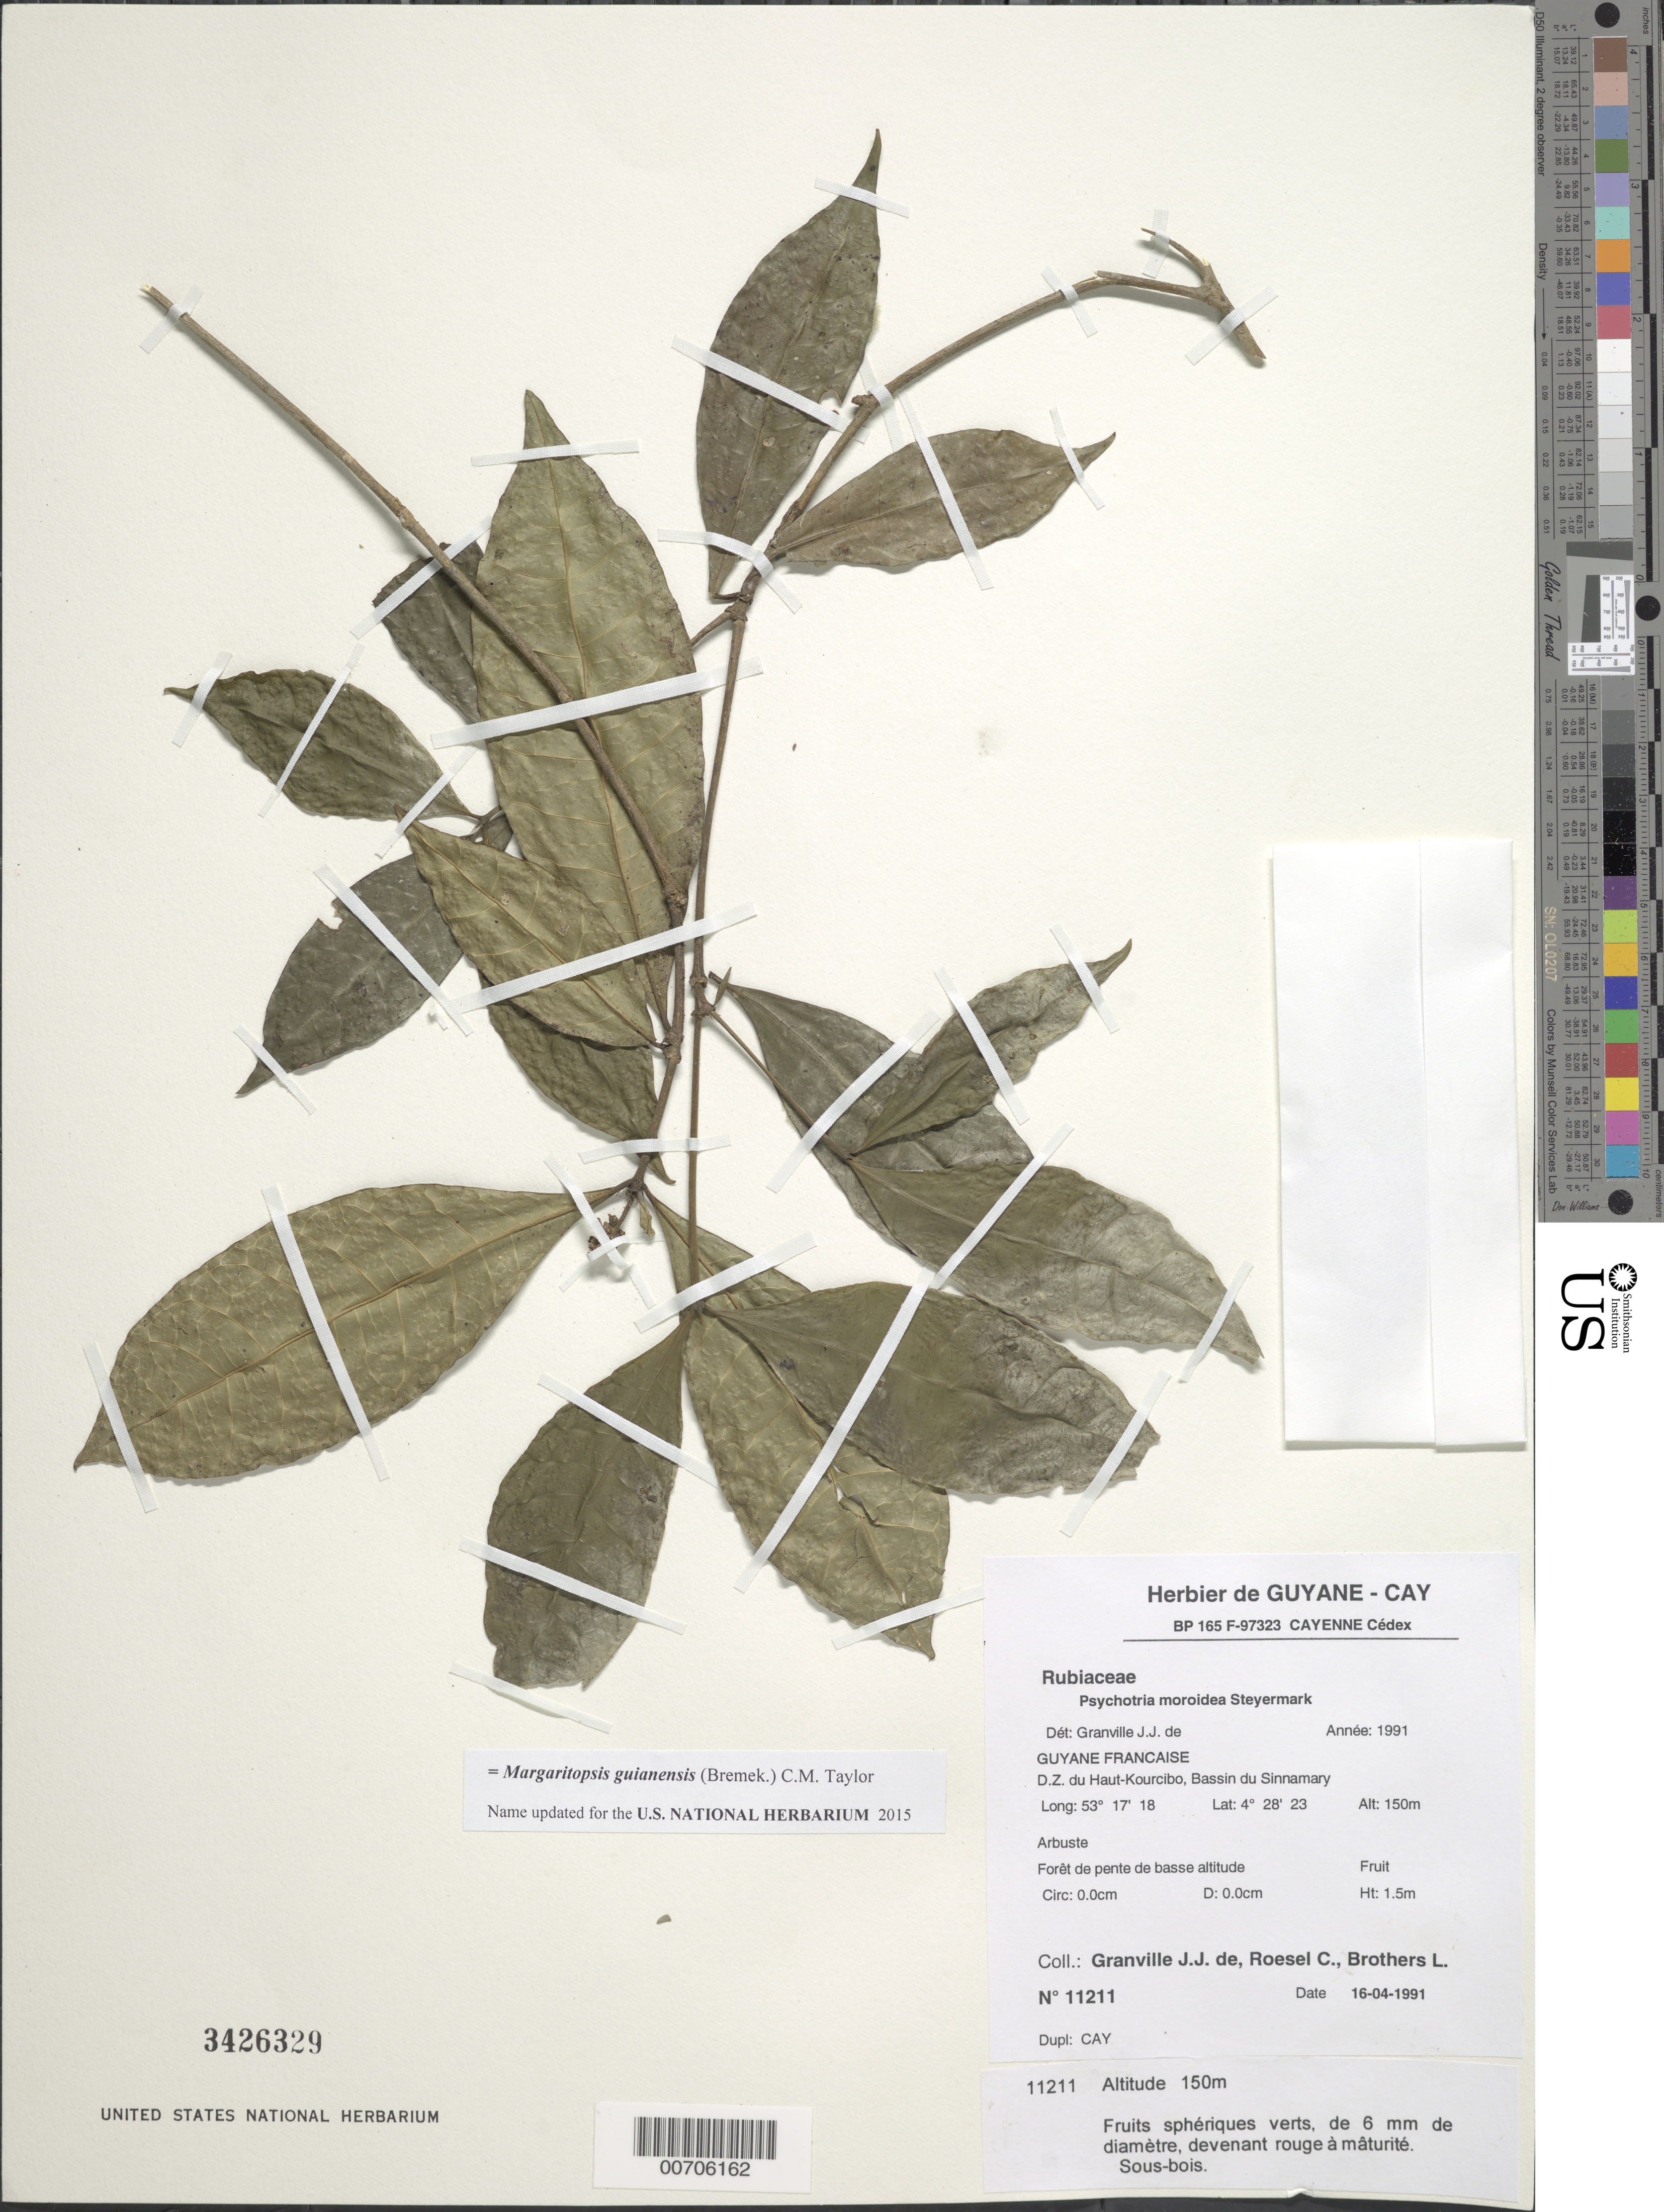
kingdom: Plantae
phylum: Tracheophyta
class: Magnoliopsida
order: Gentianales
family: Rubiaceae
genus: Psychotria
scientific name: Psychotria moroidea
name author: Steyerm.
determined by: Granville, J. J. de, (CAY), Institut de Recherche pour le Developpement (IRD) (FRENCH GUIANA)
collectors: J.-J. de Granville, C. S. Roesel & L. Brothers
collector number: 11211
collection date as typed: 16-Apr-91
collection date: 1991-04-16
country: French Guiana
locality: D.Z. du Haut-Kourcibo, Bassin du Sinnamary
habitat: Low, slope forest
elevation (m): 150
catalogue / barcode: US 3426329